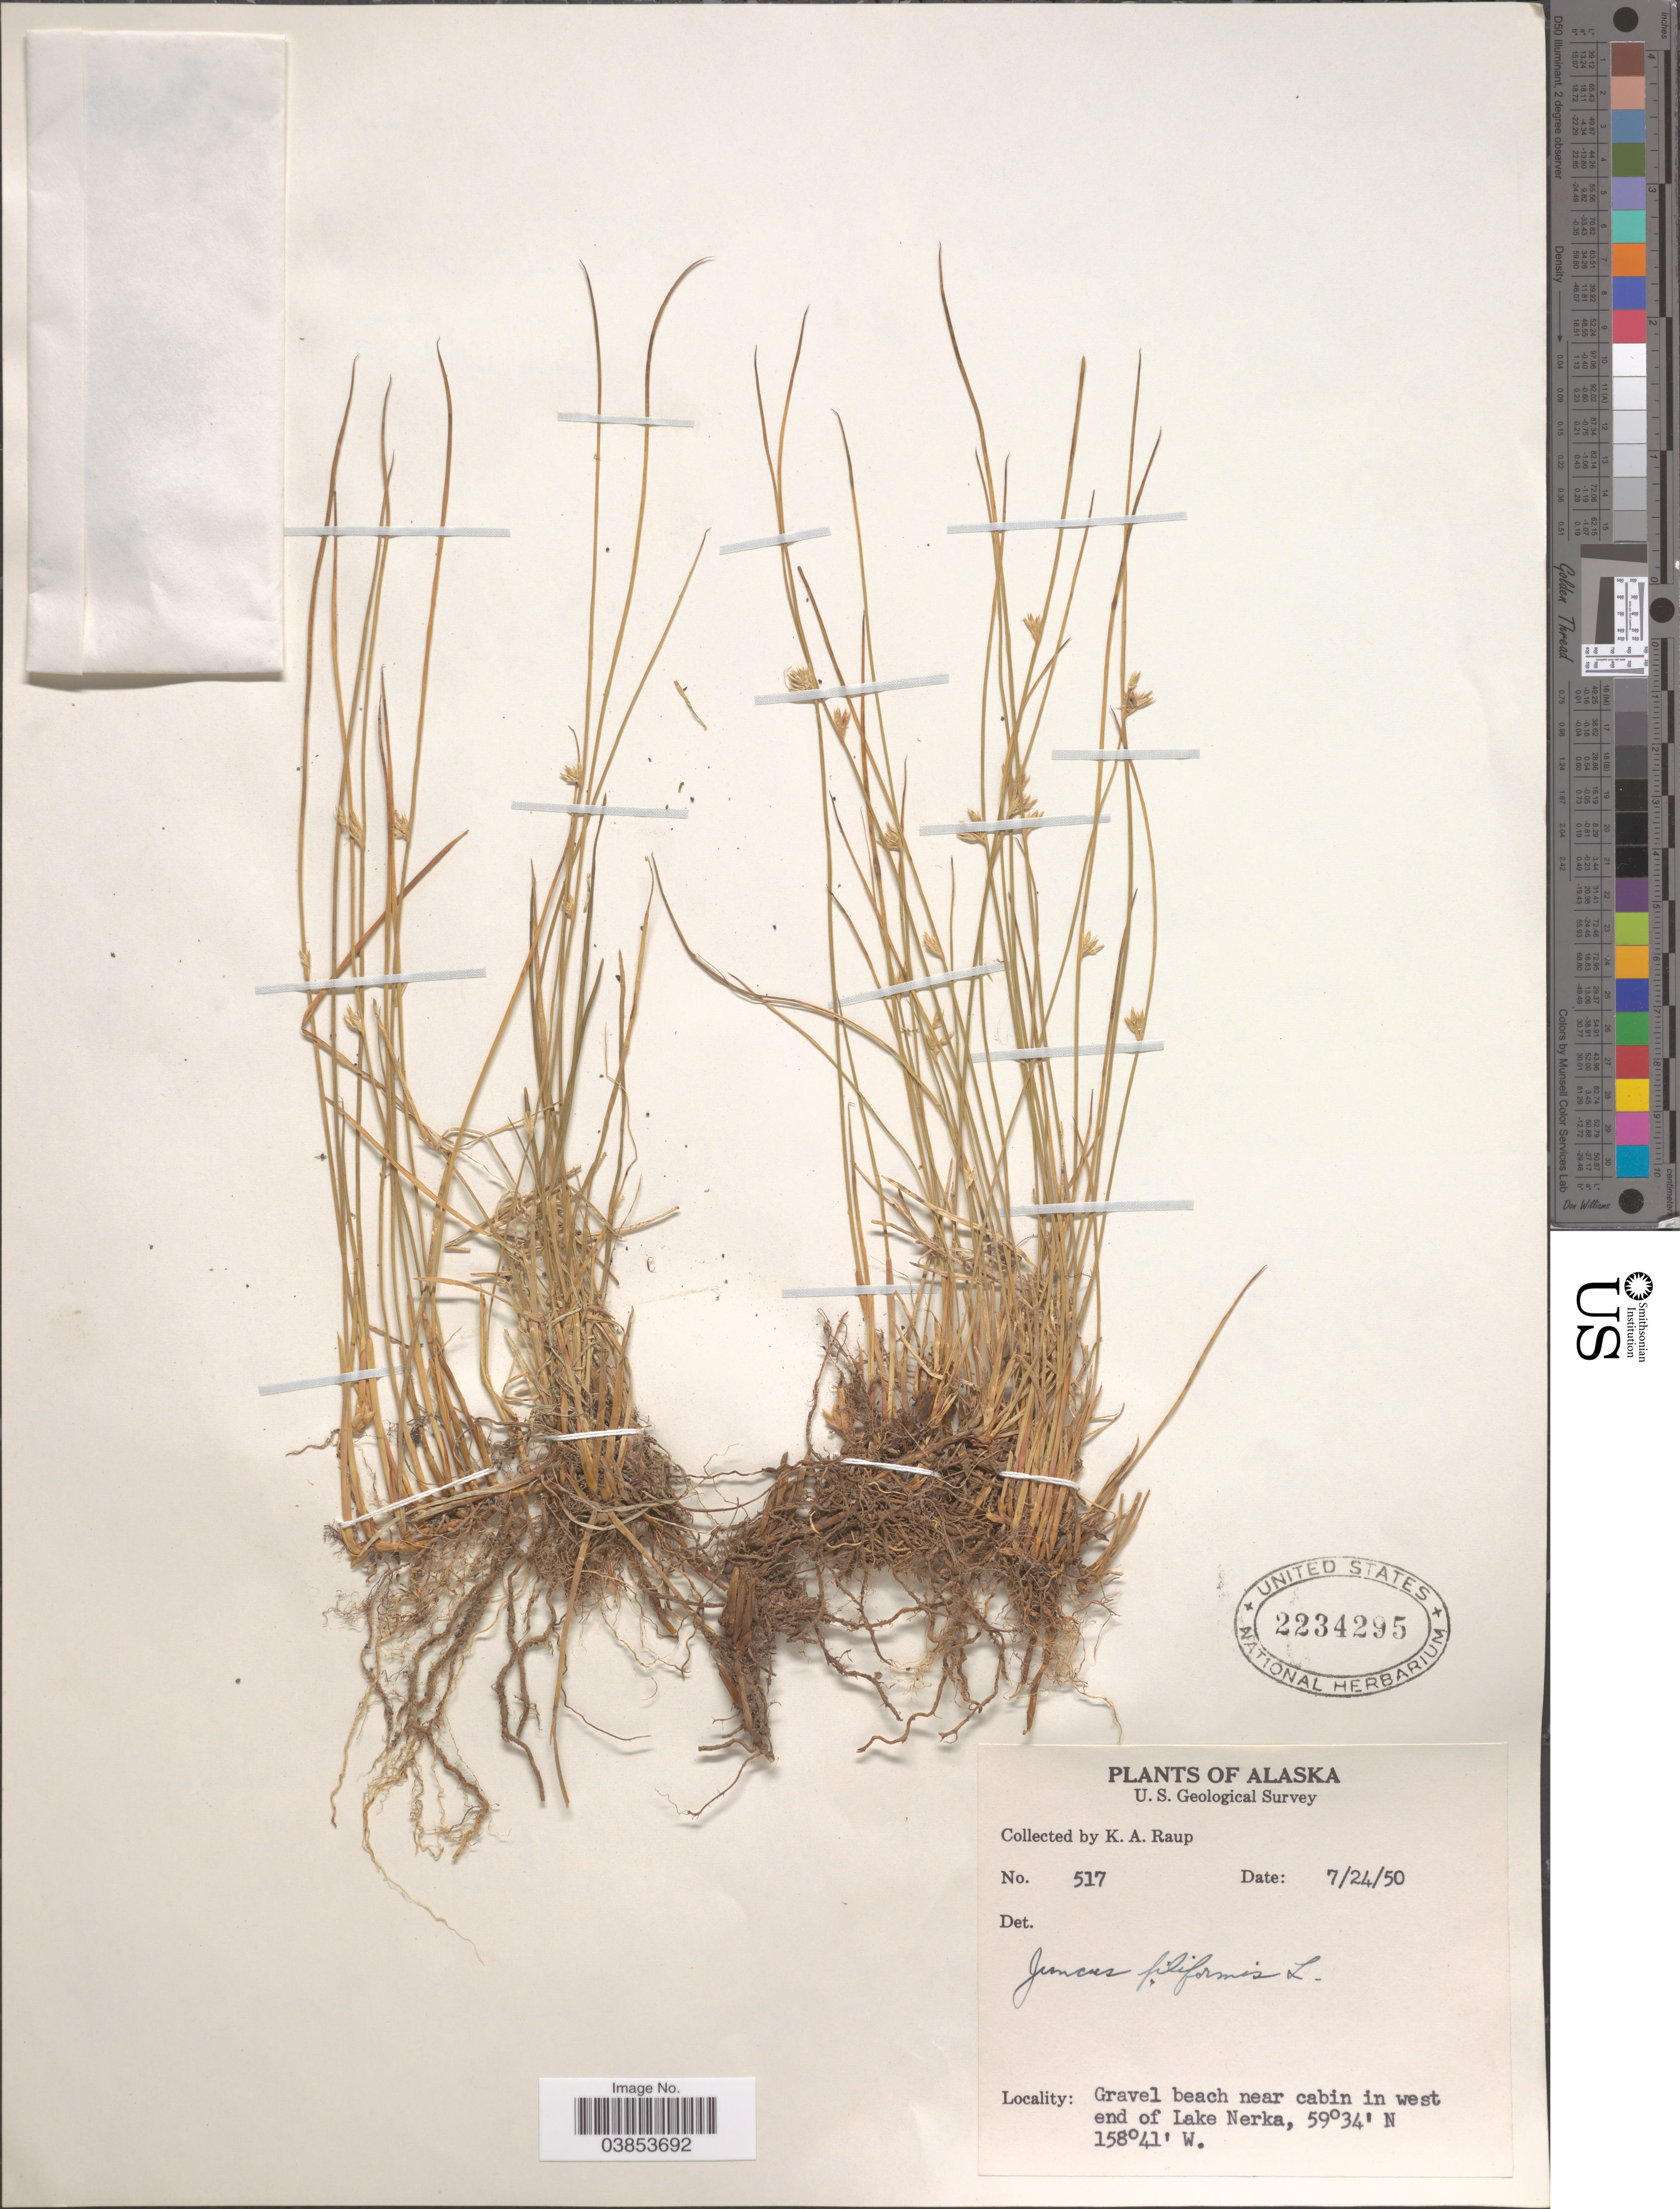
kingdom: Plantae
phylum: Tracheophyta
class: Liliopsida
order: Poales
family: Juncaceae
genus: Juncus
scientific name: Juncus filiformis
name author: L.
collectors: K. Raup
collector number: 517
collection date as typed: Transcribed d/m/y: 24/7/50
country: United States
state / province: Alaska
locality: Gravel beach near cabin in west end of Lake Nerka.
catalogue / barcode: US 2234295